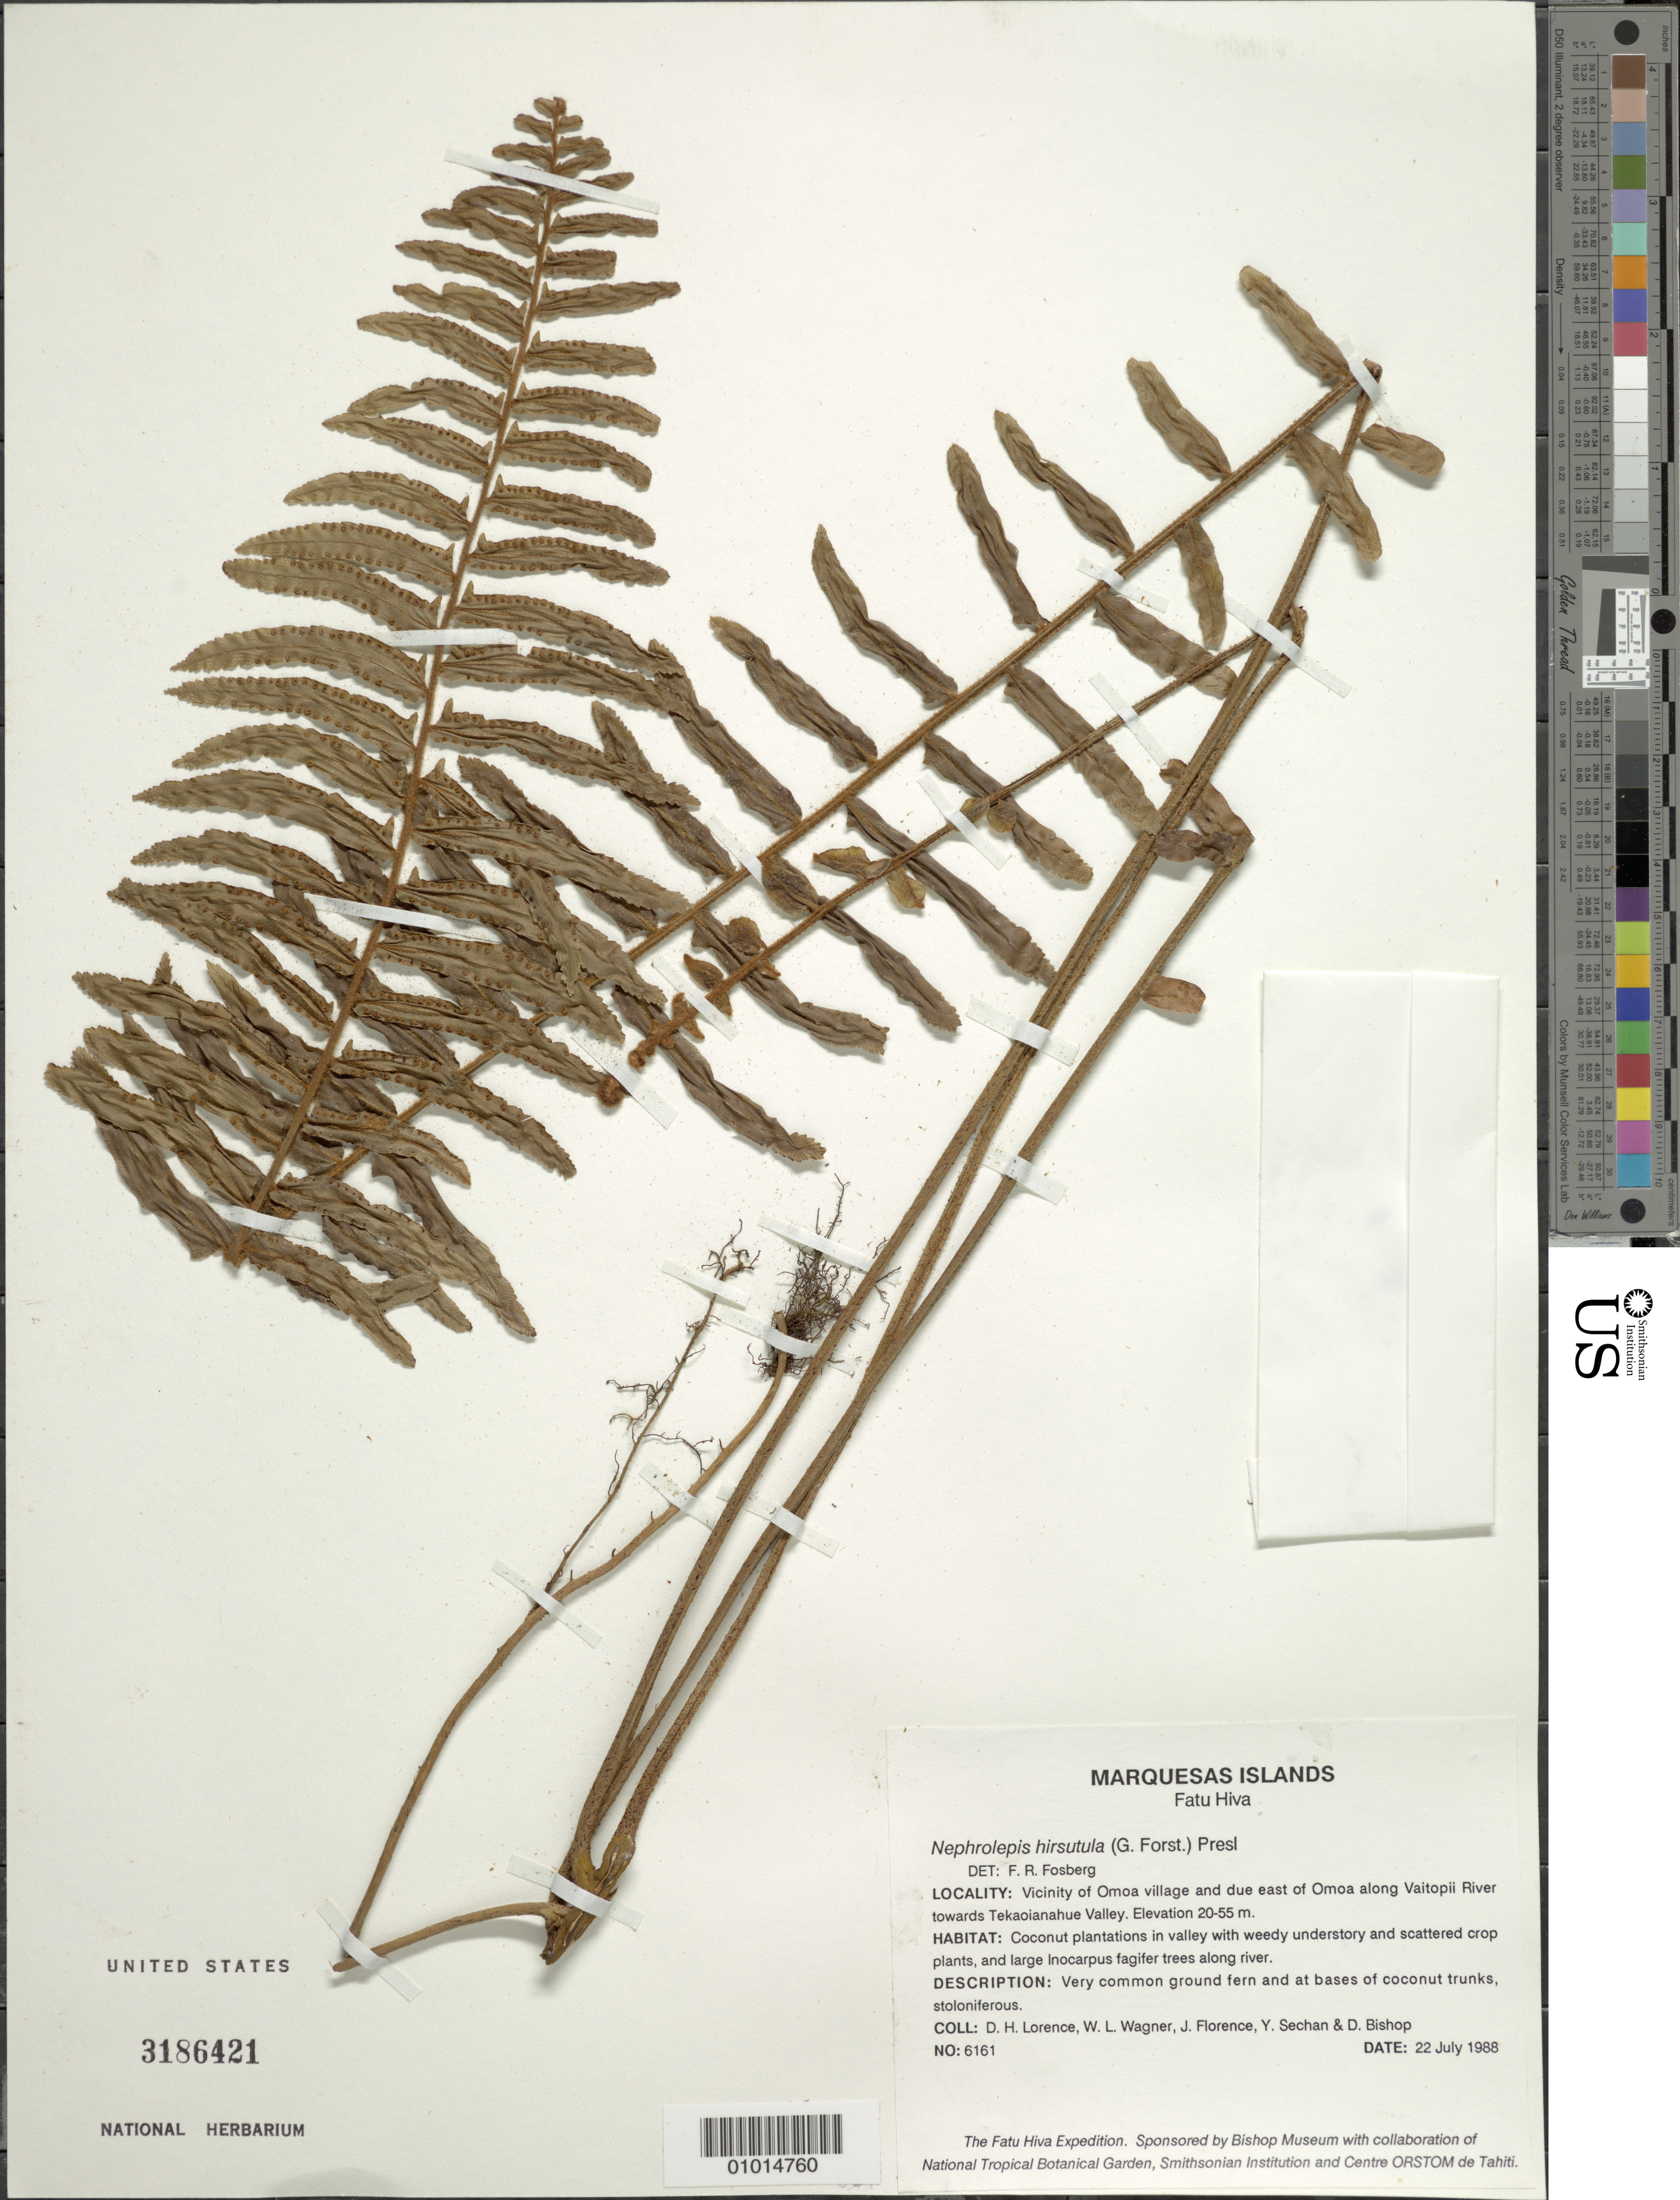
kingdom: Plantae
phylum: Tracheophyta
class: Polypodiopsida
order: Polypodiales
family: Nephrolepidaceae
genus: Nephrolepis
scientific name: Nephrolepis hirsutula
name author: (G. Forst.) C. Presl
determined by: Lorence, David H., (PTBG), National Tropical Botanical Garden (UNITED STATES)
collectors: D. Lorence, W. L. Wagner, J. Florence, Y. Sechan & D. Bishop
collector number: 6161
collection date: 1988-07-22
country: French Polynesia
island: Fatu Hiva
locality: Vicinity of 'Omo'a village and due E of 'Omo'a along Vaitopii River towards Tekaoianahue Valley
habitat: Coconut plantations in valley with weedy understory and scattered crop plants, and large Inocarpus fagifer trees along river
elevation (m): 20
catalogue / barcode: US 3186421